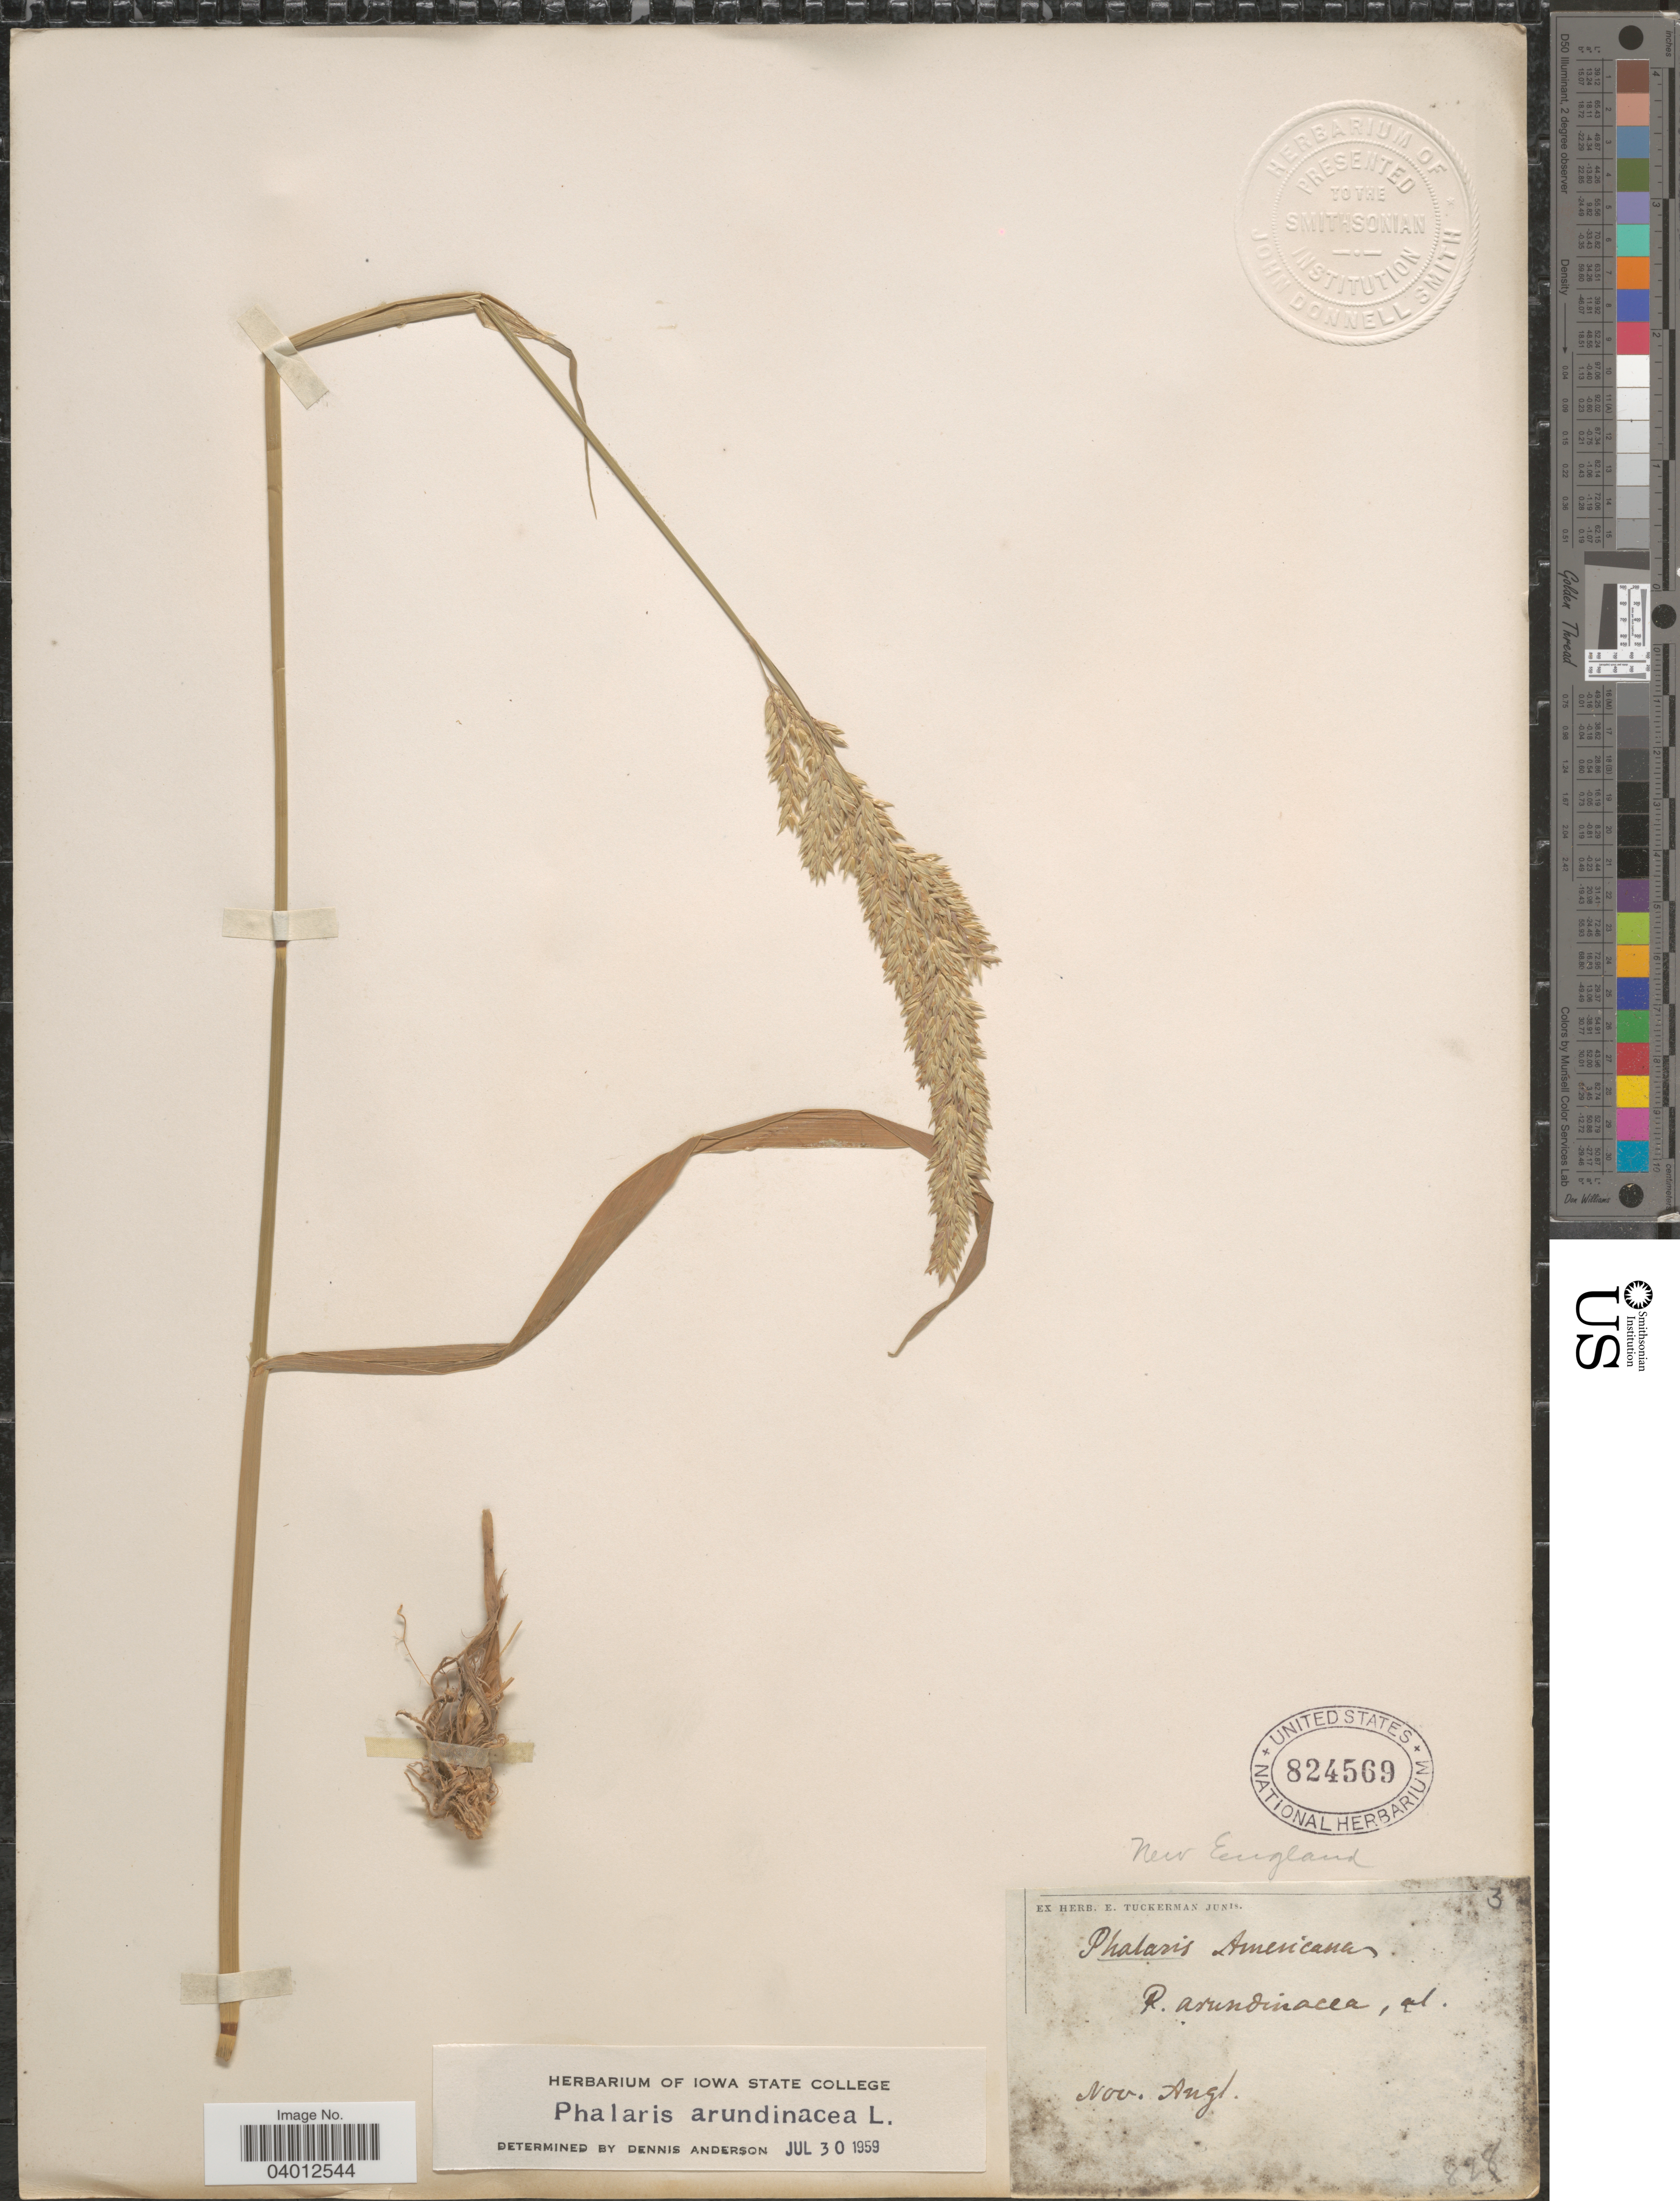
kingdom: Plantae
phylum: Tracheophyta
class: Liliopsida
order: Poales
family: Poaceae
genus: Phalaris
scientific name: Phalaris arundinacea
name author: L.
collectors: ex herb. E. Tuckerman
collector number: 3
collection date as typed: Jun 18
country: United States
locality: New England. Nov. Angl.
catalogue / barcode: US 824569